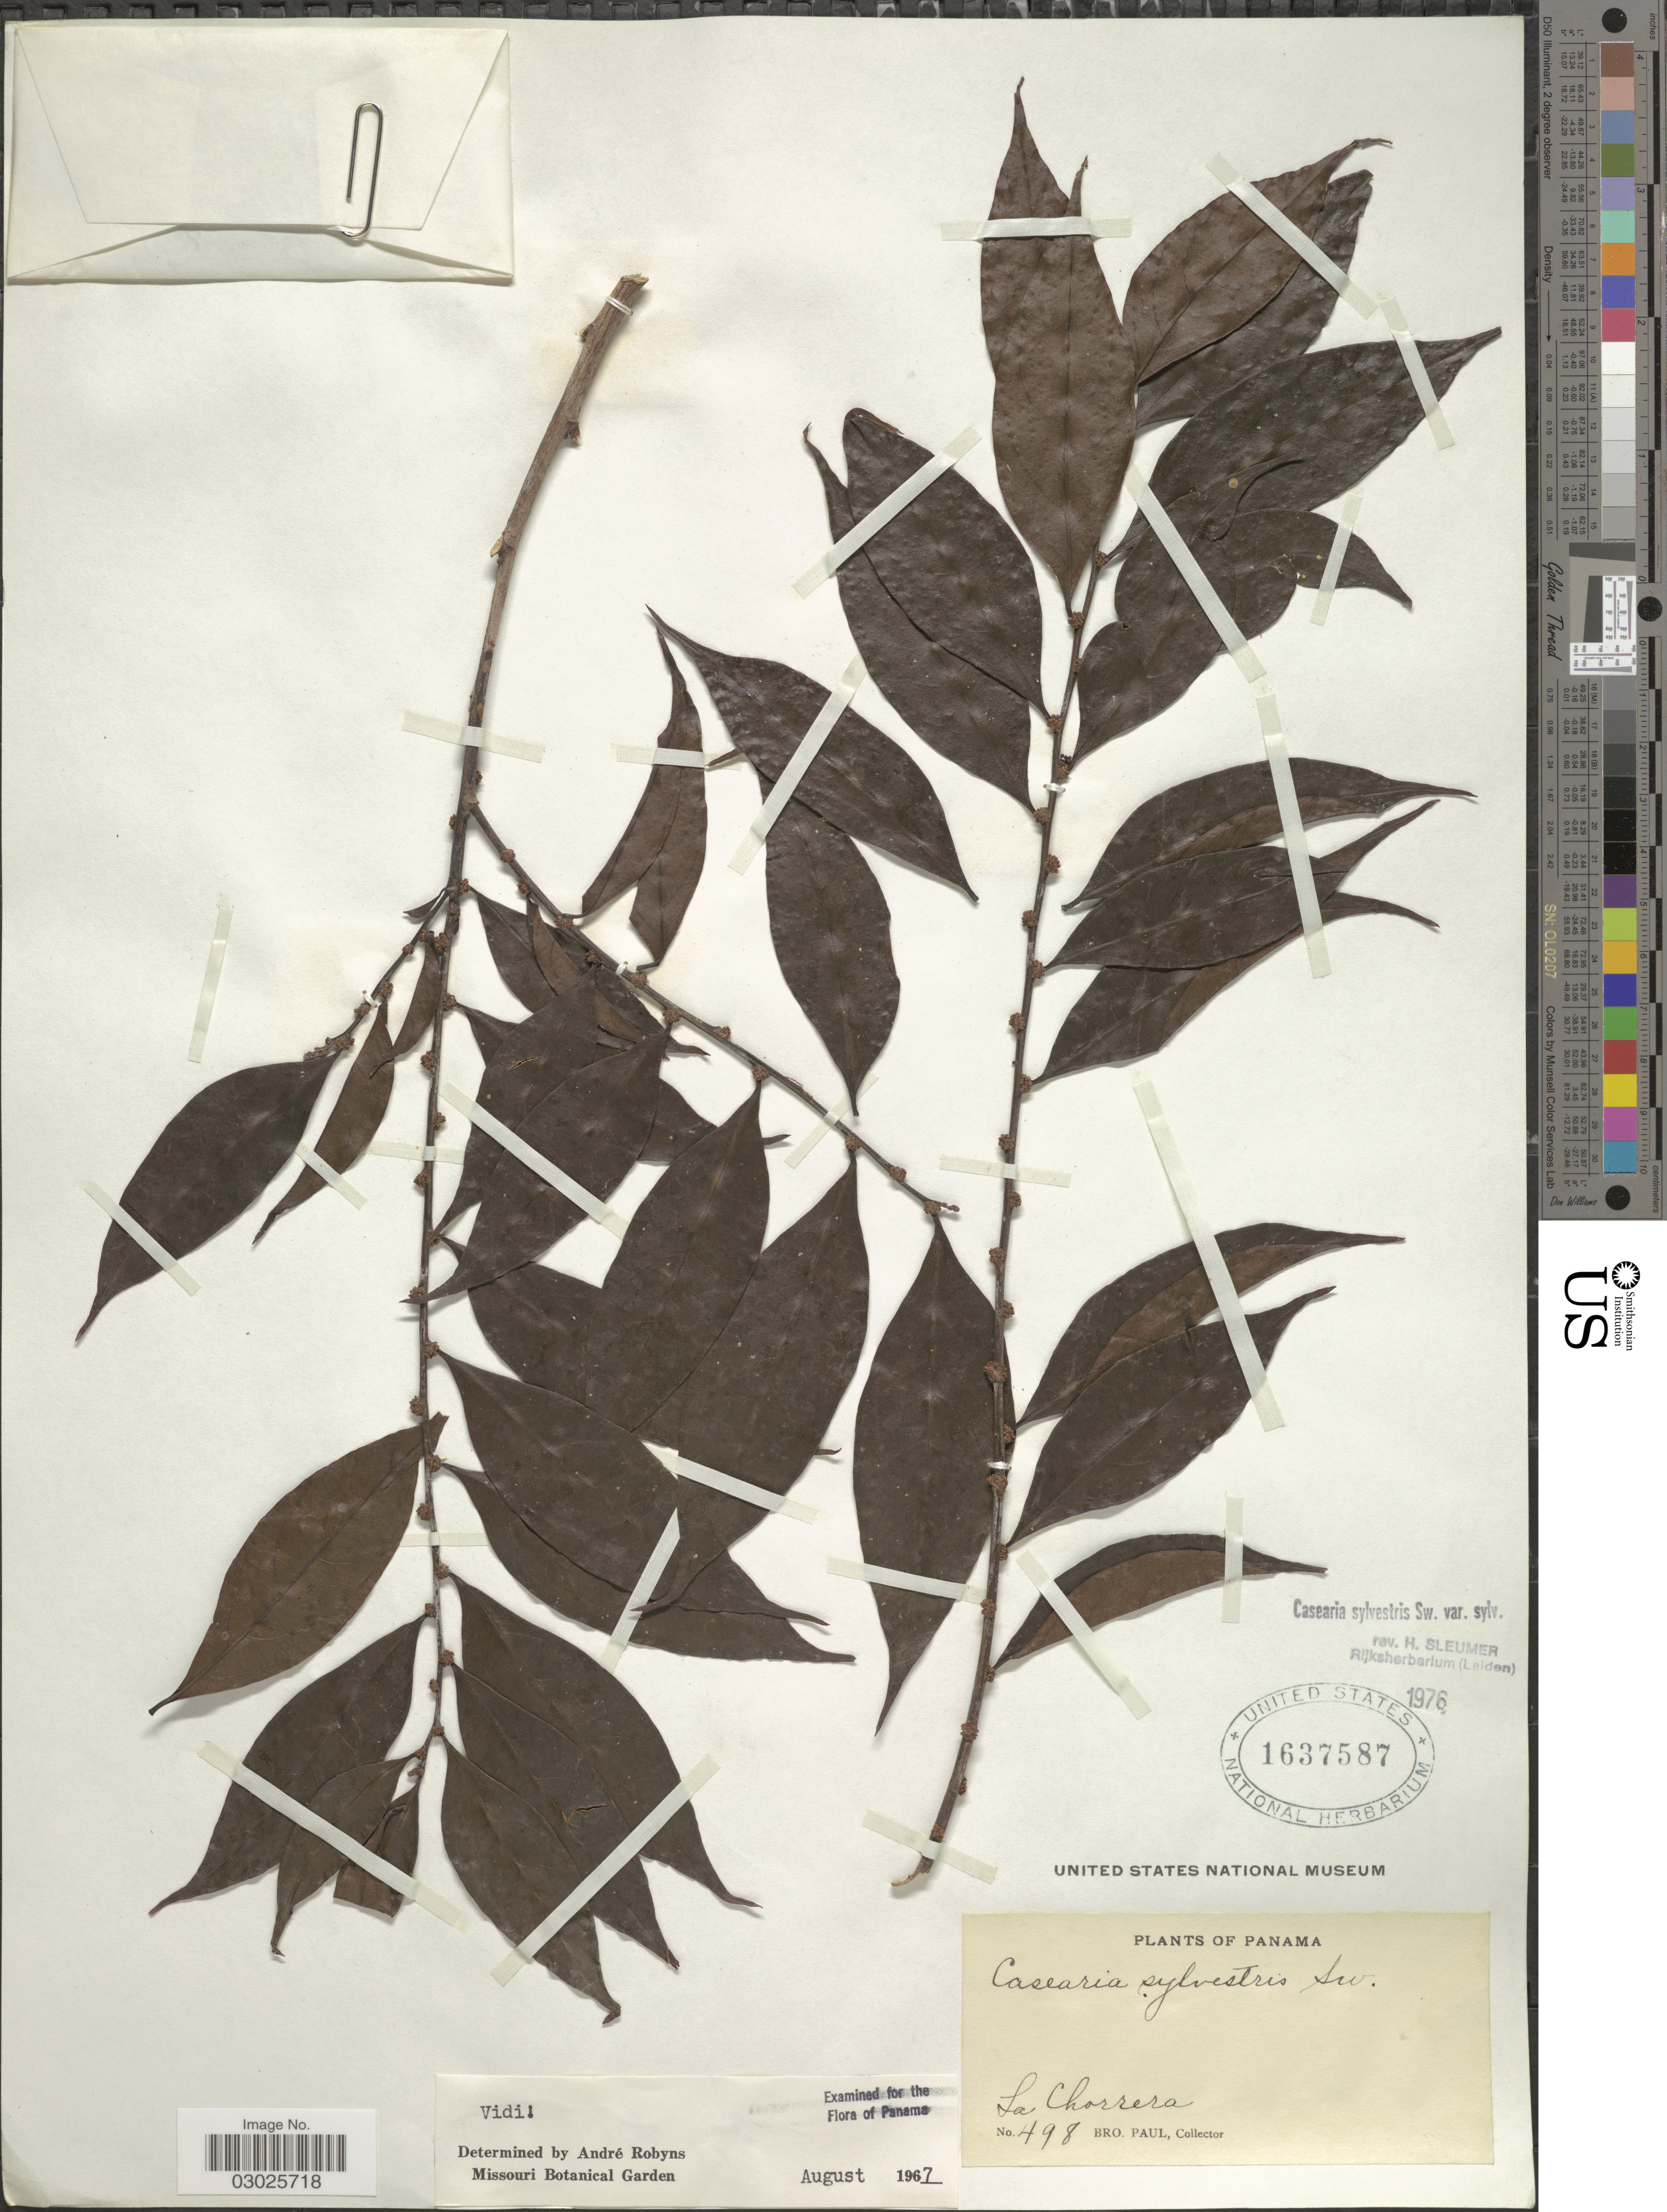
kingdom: Plantae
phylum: Tracheophyta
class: Magnoliopsida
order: Malpighiales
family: Salicaceae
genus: Casearia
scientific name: Casearia sylvestris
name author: Sw.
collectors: B. Paul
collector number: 498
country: Panama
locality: La Chorrera.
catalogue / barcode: US 1637587